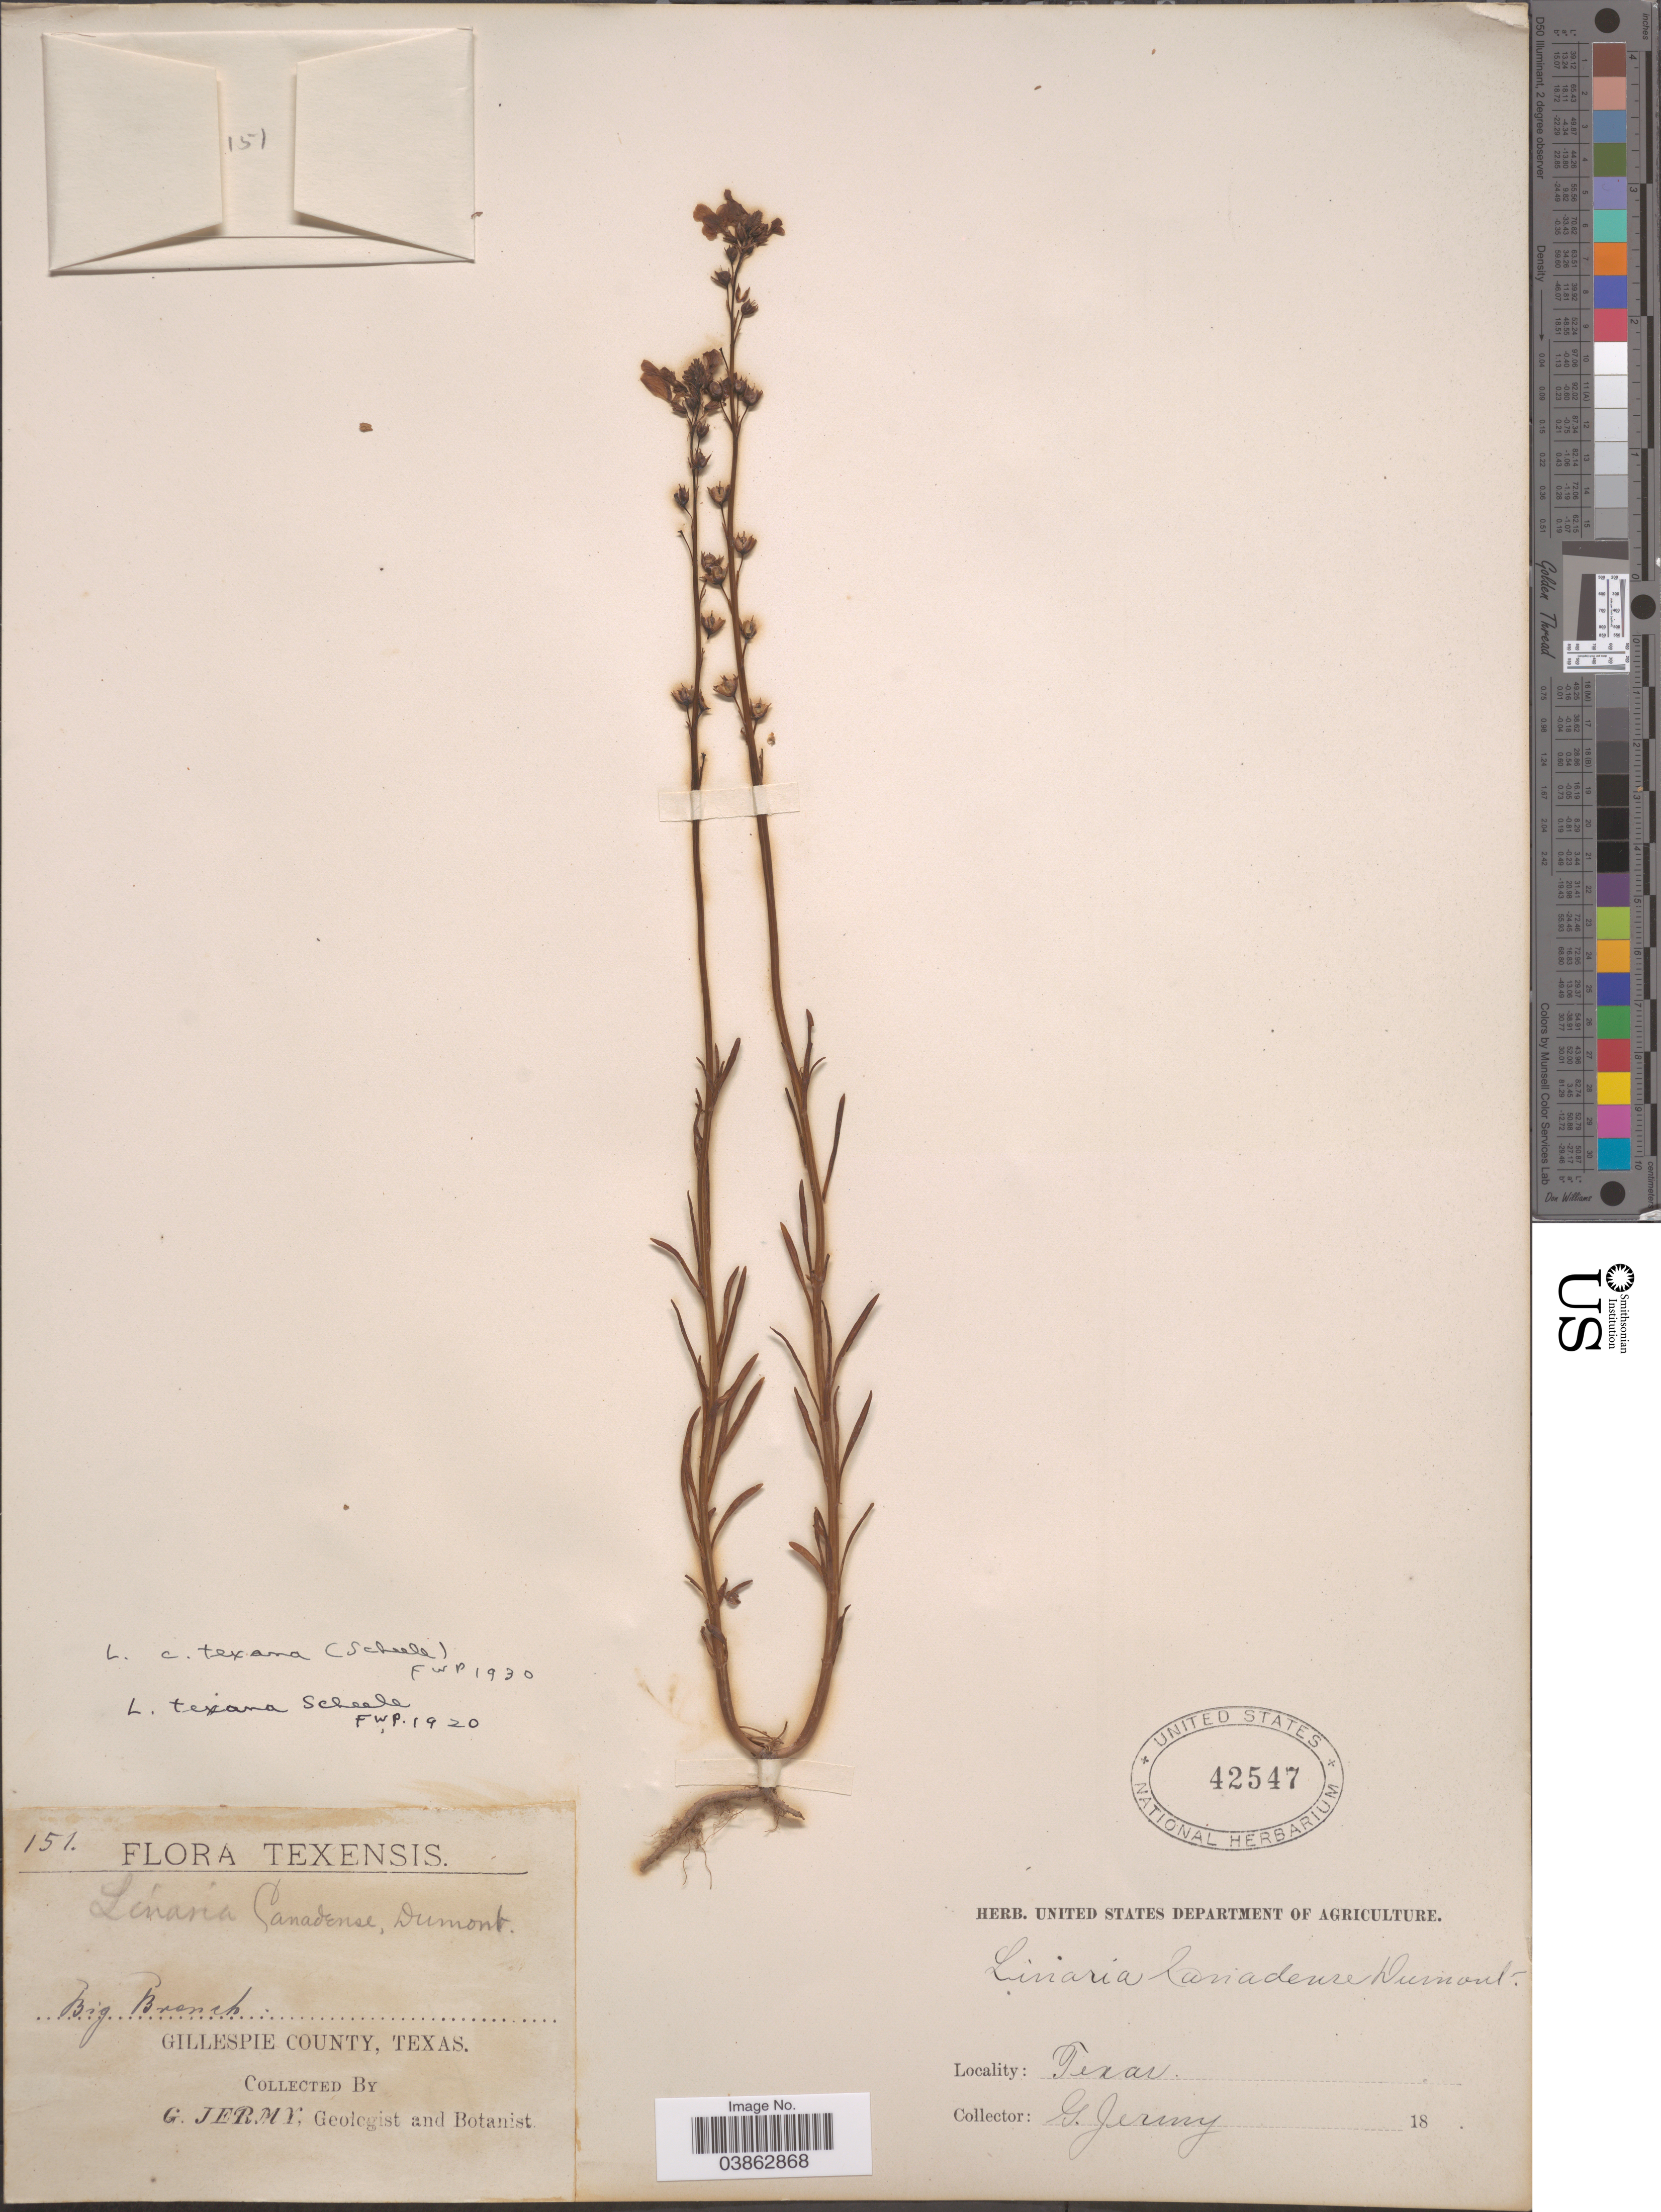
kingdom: Plantae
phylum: Tracheophyta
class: Magnoliopsida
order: Lamiales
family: Plantaginaceae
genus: Linaria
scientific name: Linaria texana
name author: Scheele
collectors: G. Jermy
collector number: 151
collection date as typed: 18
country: United States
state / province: Texas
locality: Gillespie County.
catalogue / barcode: US 42547